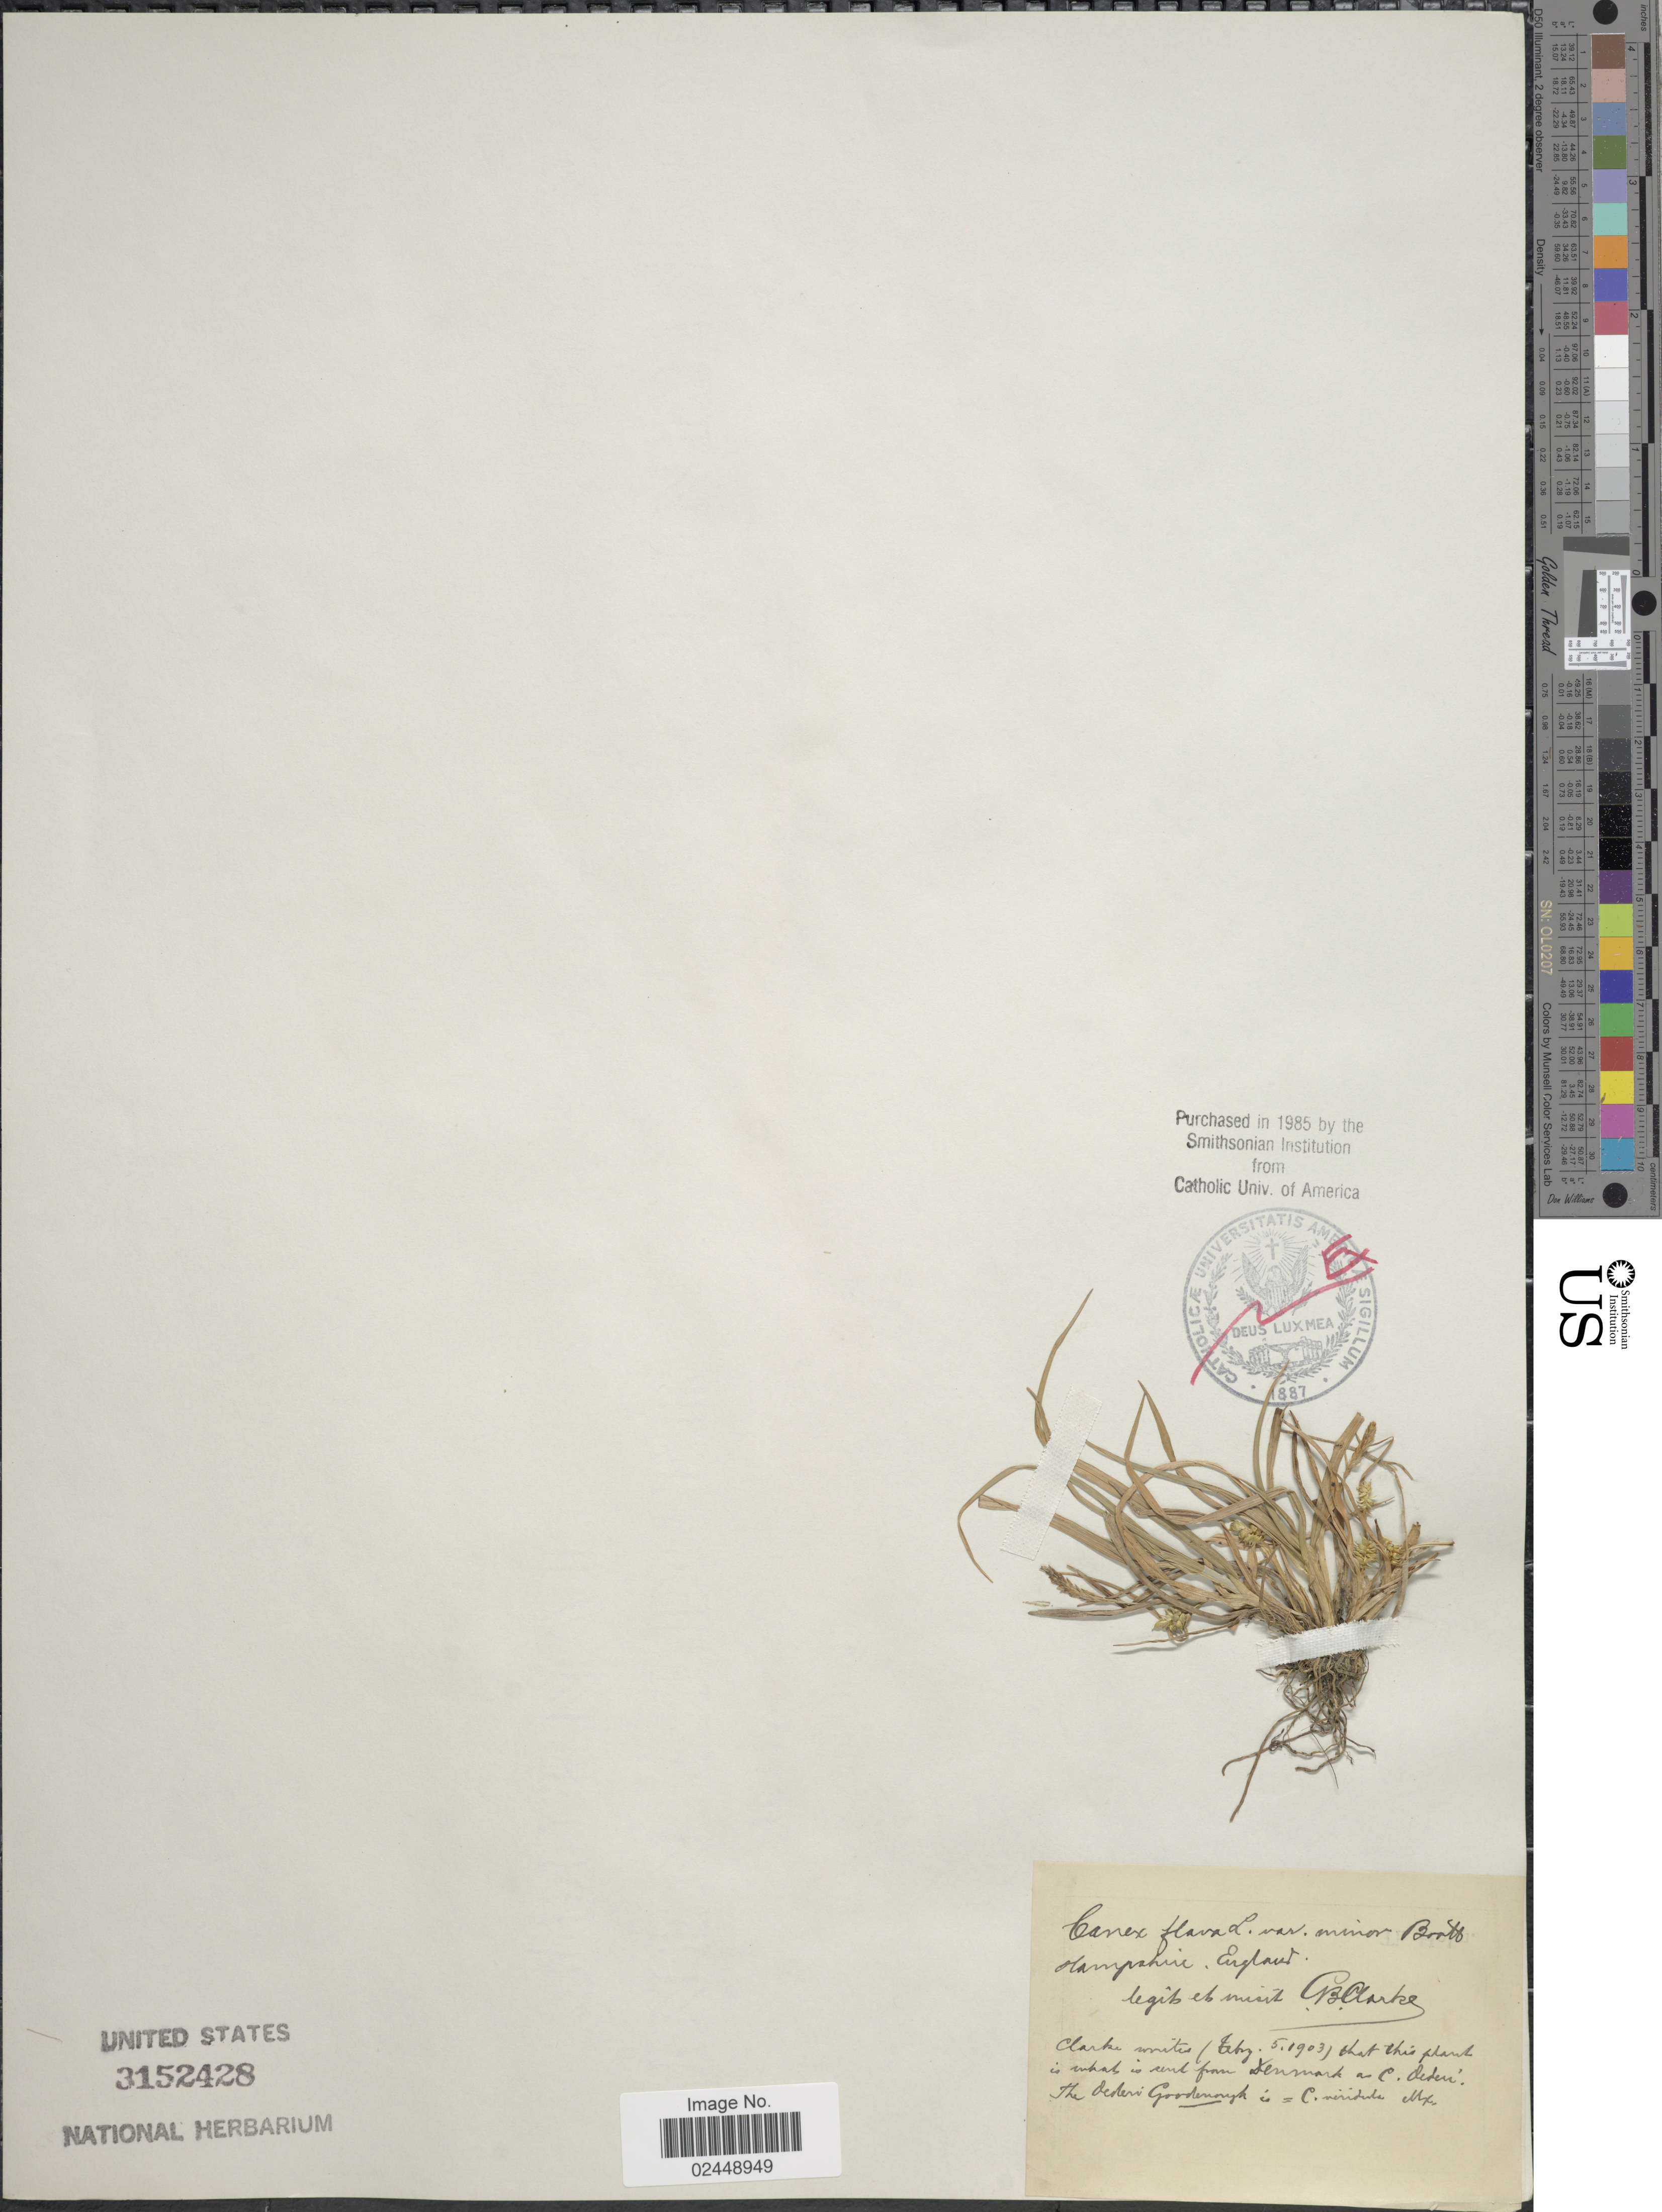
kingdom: Plantae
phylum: Tracheophyta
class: Liliopsida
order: Poales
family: Cyperaceae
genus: Carex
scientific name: Carex flava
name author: L.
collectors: C. B. Clarke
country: United Kingdom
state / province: England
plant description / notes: As annotated, "Clarke writes (Feby. 5, 1903) that this plant is what is sent from Denmark as C. dederi. The dederi Goodenough = C. viridula Mx."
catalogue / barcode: US 3152428